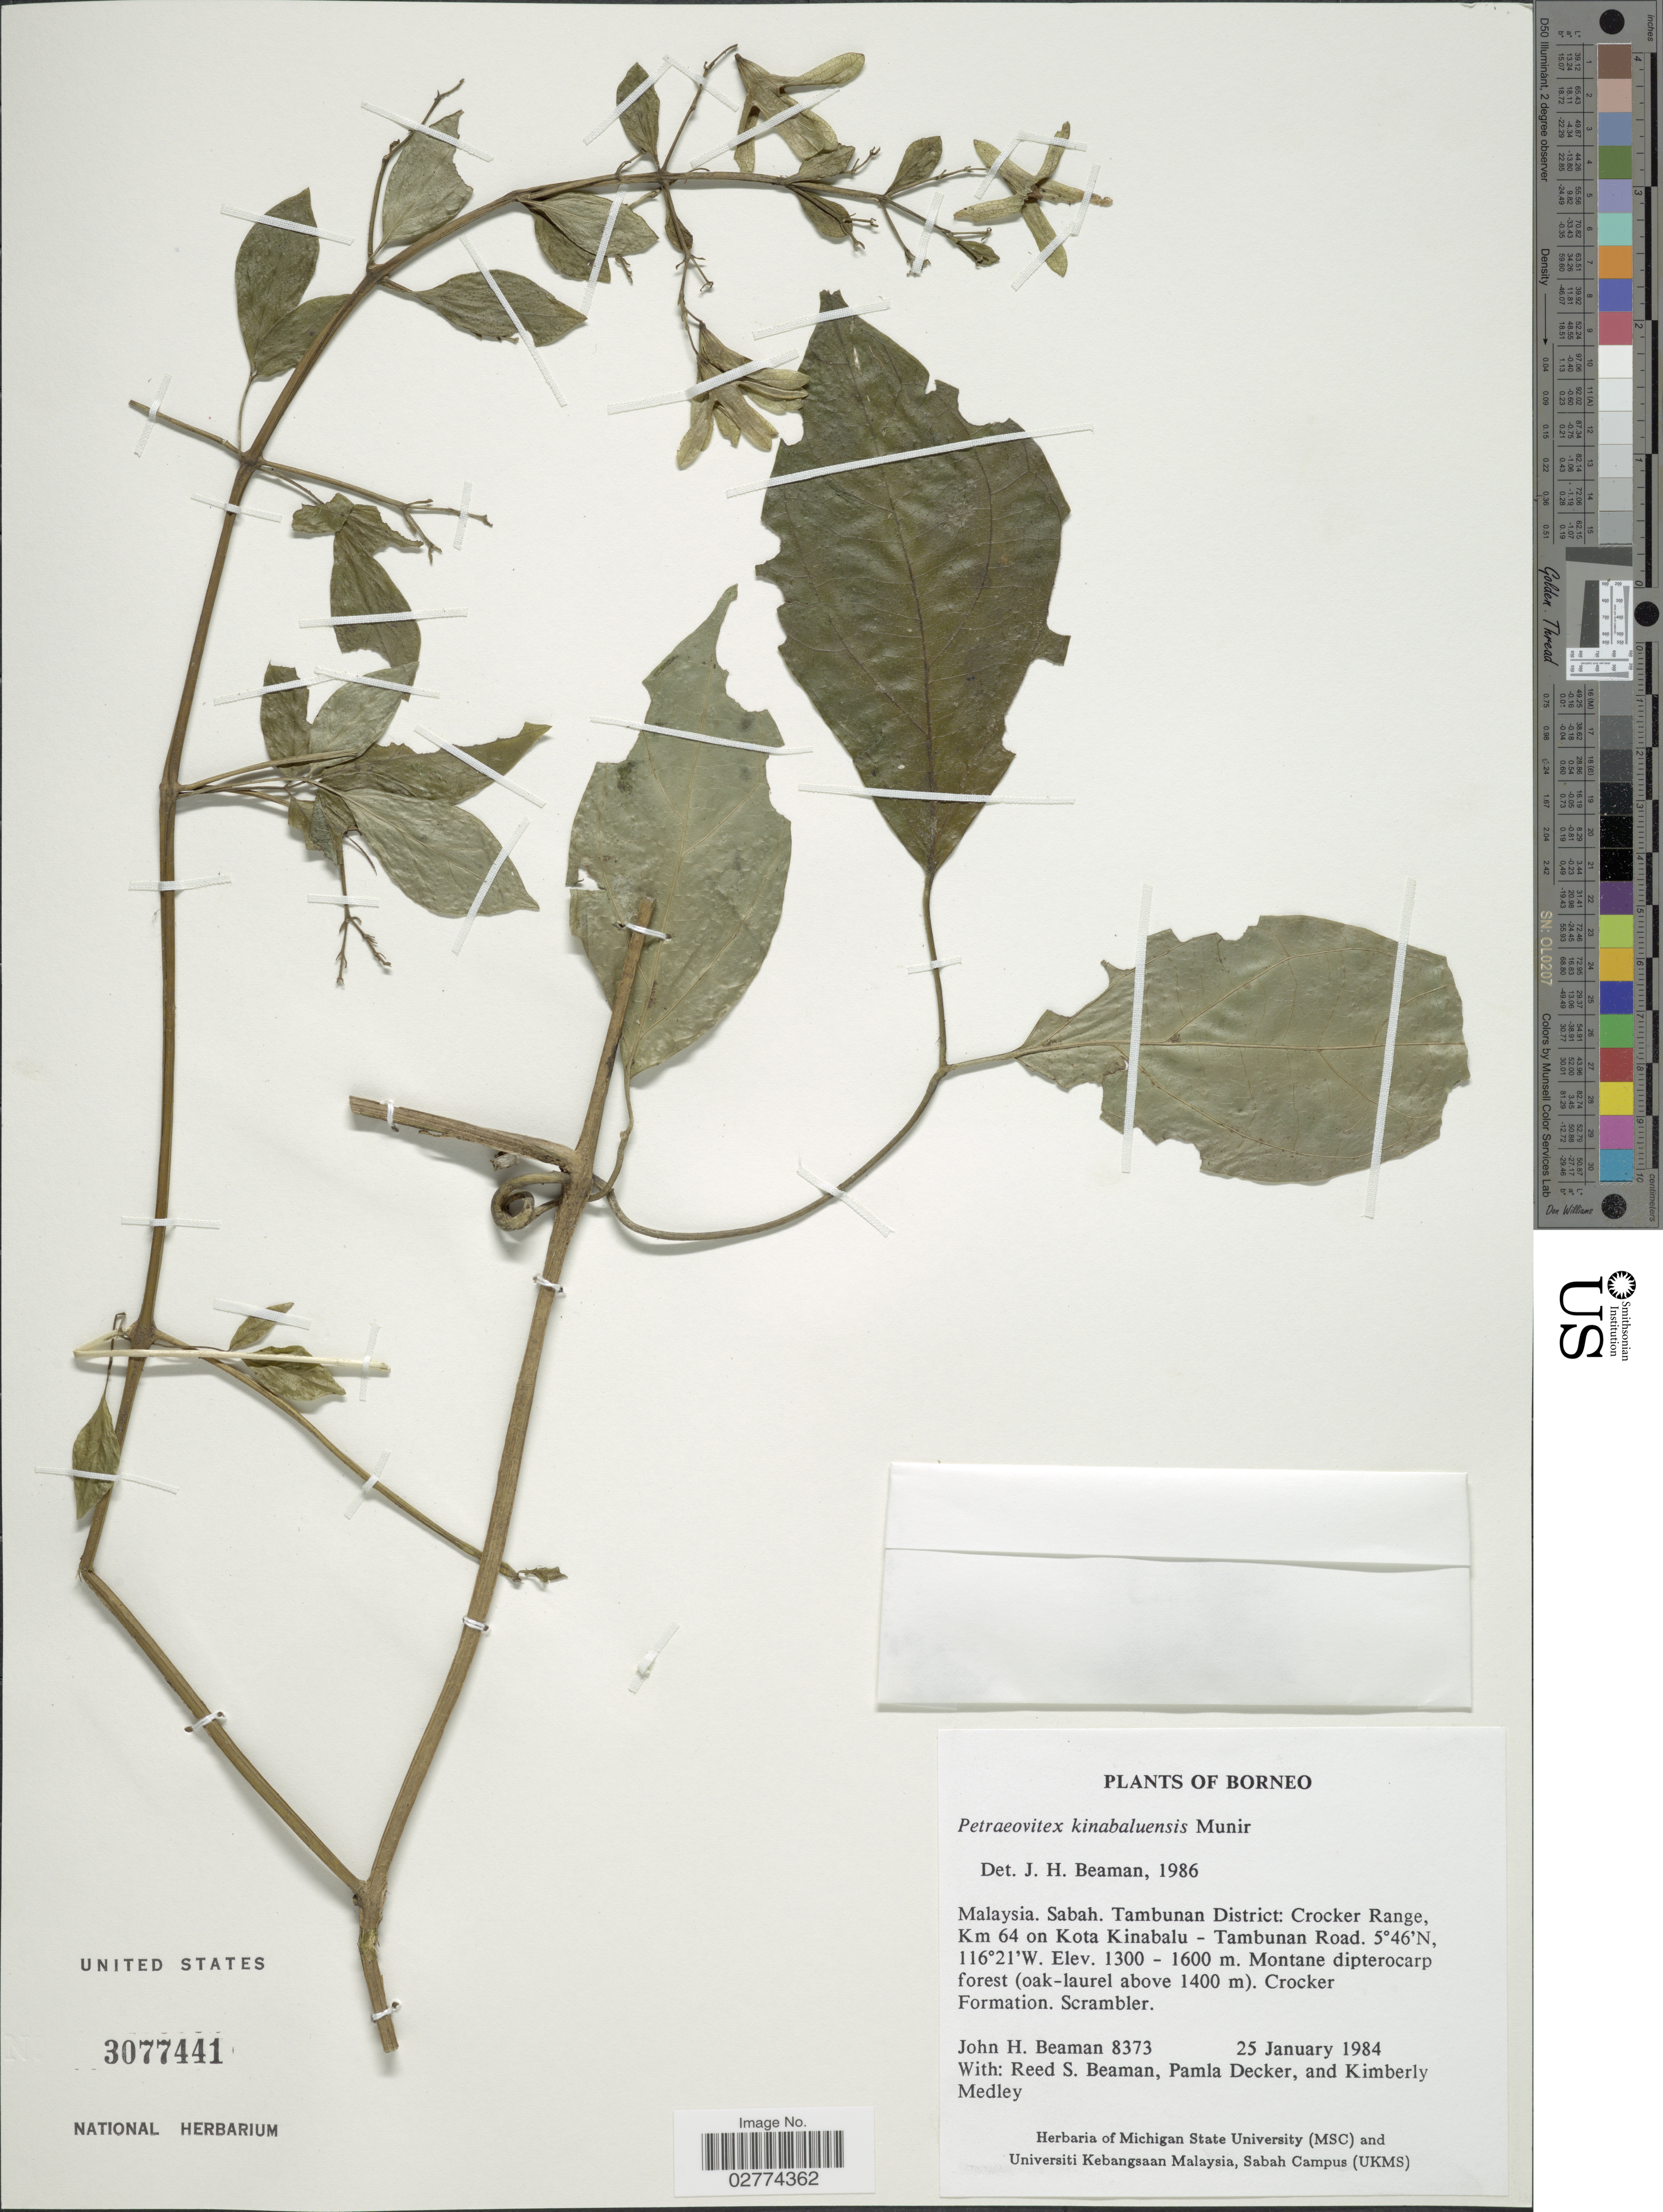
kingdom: Plantae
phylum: Tracheophyta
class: Magnoliopsida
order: Lamiales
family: Lamiaceae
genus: Petraeovitex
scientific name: Petraeovitex kinabaluensis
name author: Munir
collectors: J. H. Beaman, R. S. Beaman, P. Decker & K. Medley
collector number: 8373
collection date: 1984-01-25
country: Malaysia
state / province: Sabah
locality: Tambunan District: Crocker Range, Km 64 on Kota Kinabalu - Tambunan Road.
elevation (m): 1300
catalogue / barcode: US 3077441